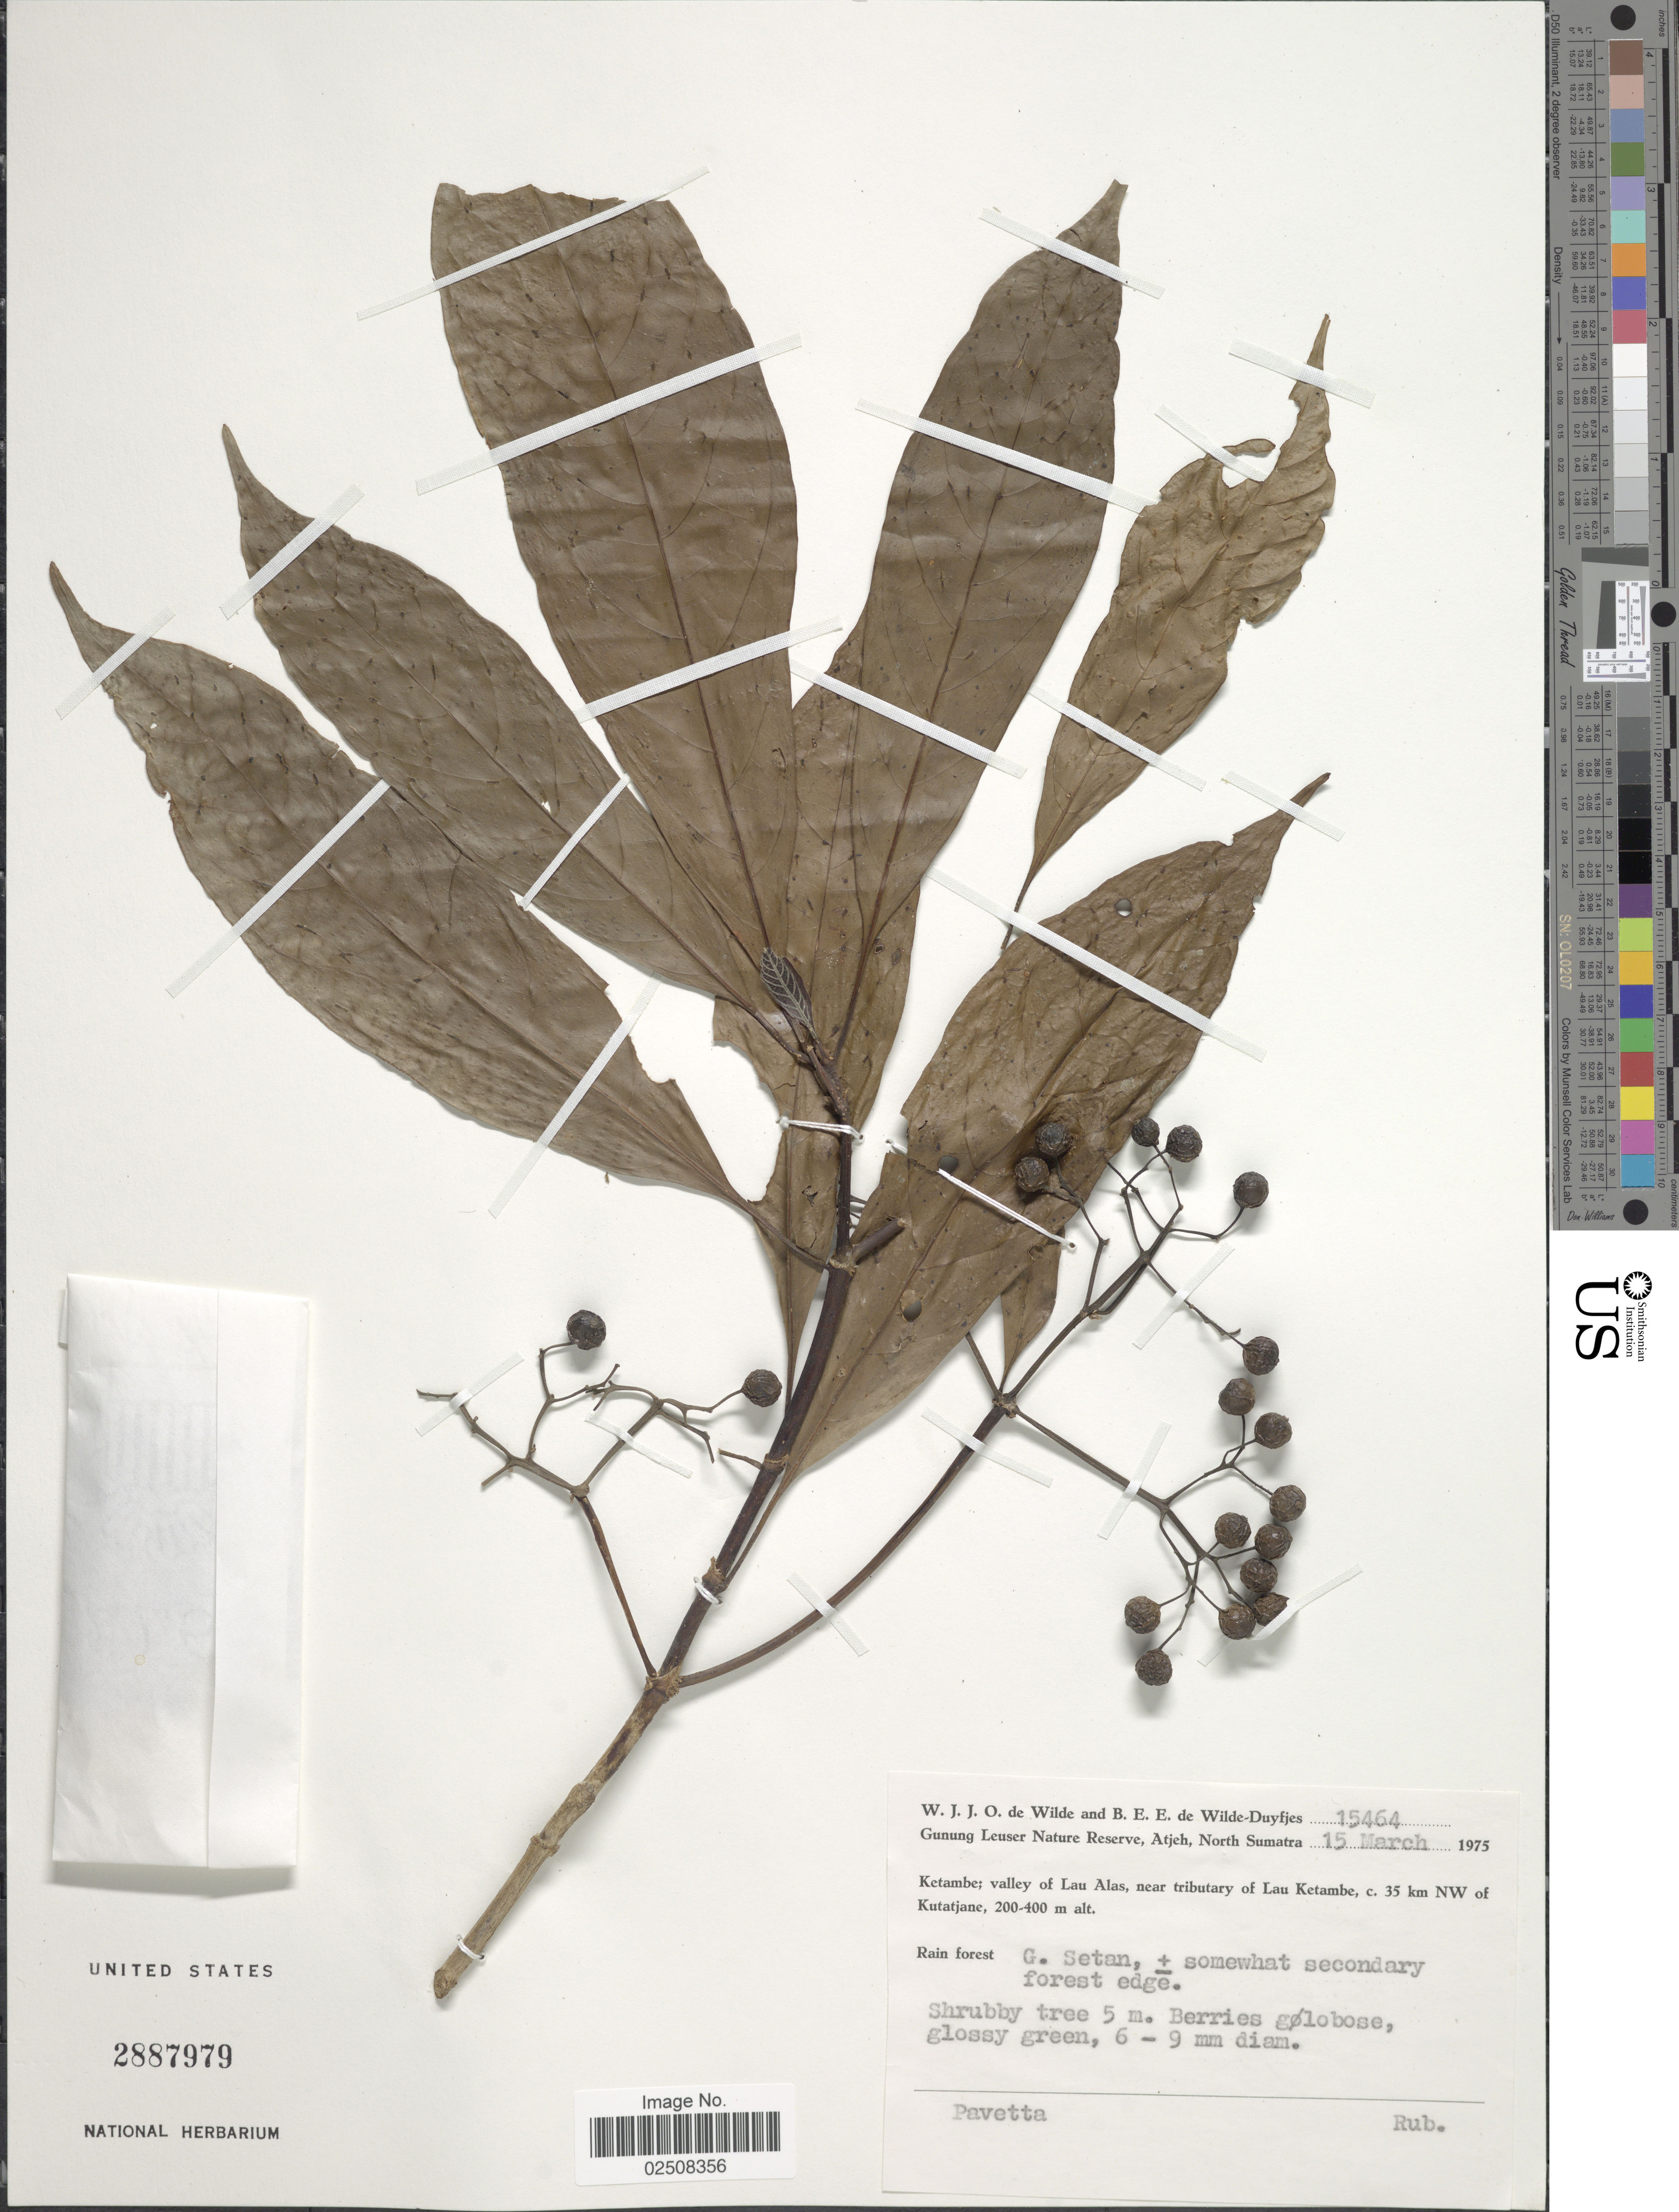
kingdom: Plantae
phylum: Tracheophyta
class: Magnoliopsida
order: Gentianales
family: Rubiaceae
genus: Pavetta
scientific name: Pavetta sp.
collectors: W. J. de Wilde & B. E. de Wilde-Duyfjes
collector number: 15464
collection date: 1975-03-15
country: Indonesia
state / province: Sumatra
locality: Gunung Leuser Nature Reserve, Atjeh, North Sumatra, Ketambe; valley of Lau Alas, near tributary of Lau Ketambe, c. 35 km NW of Kutatjane, Rain forest, G Setan, ± somewhat secondary forest edge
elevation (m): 200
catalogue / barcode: US 2887979